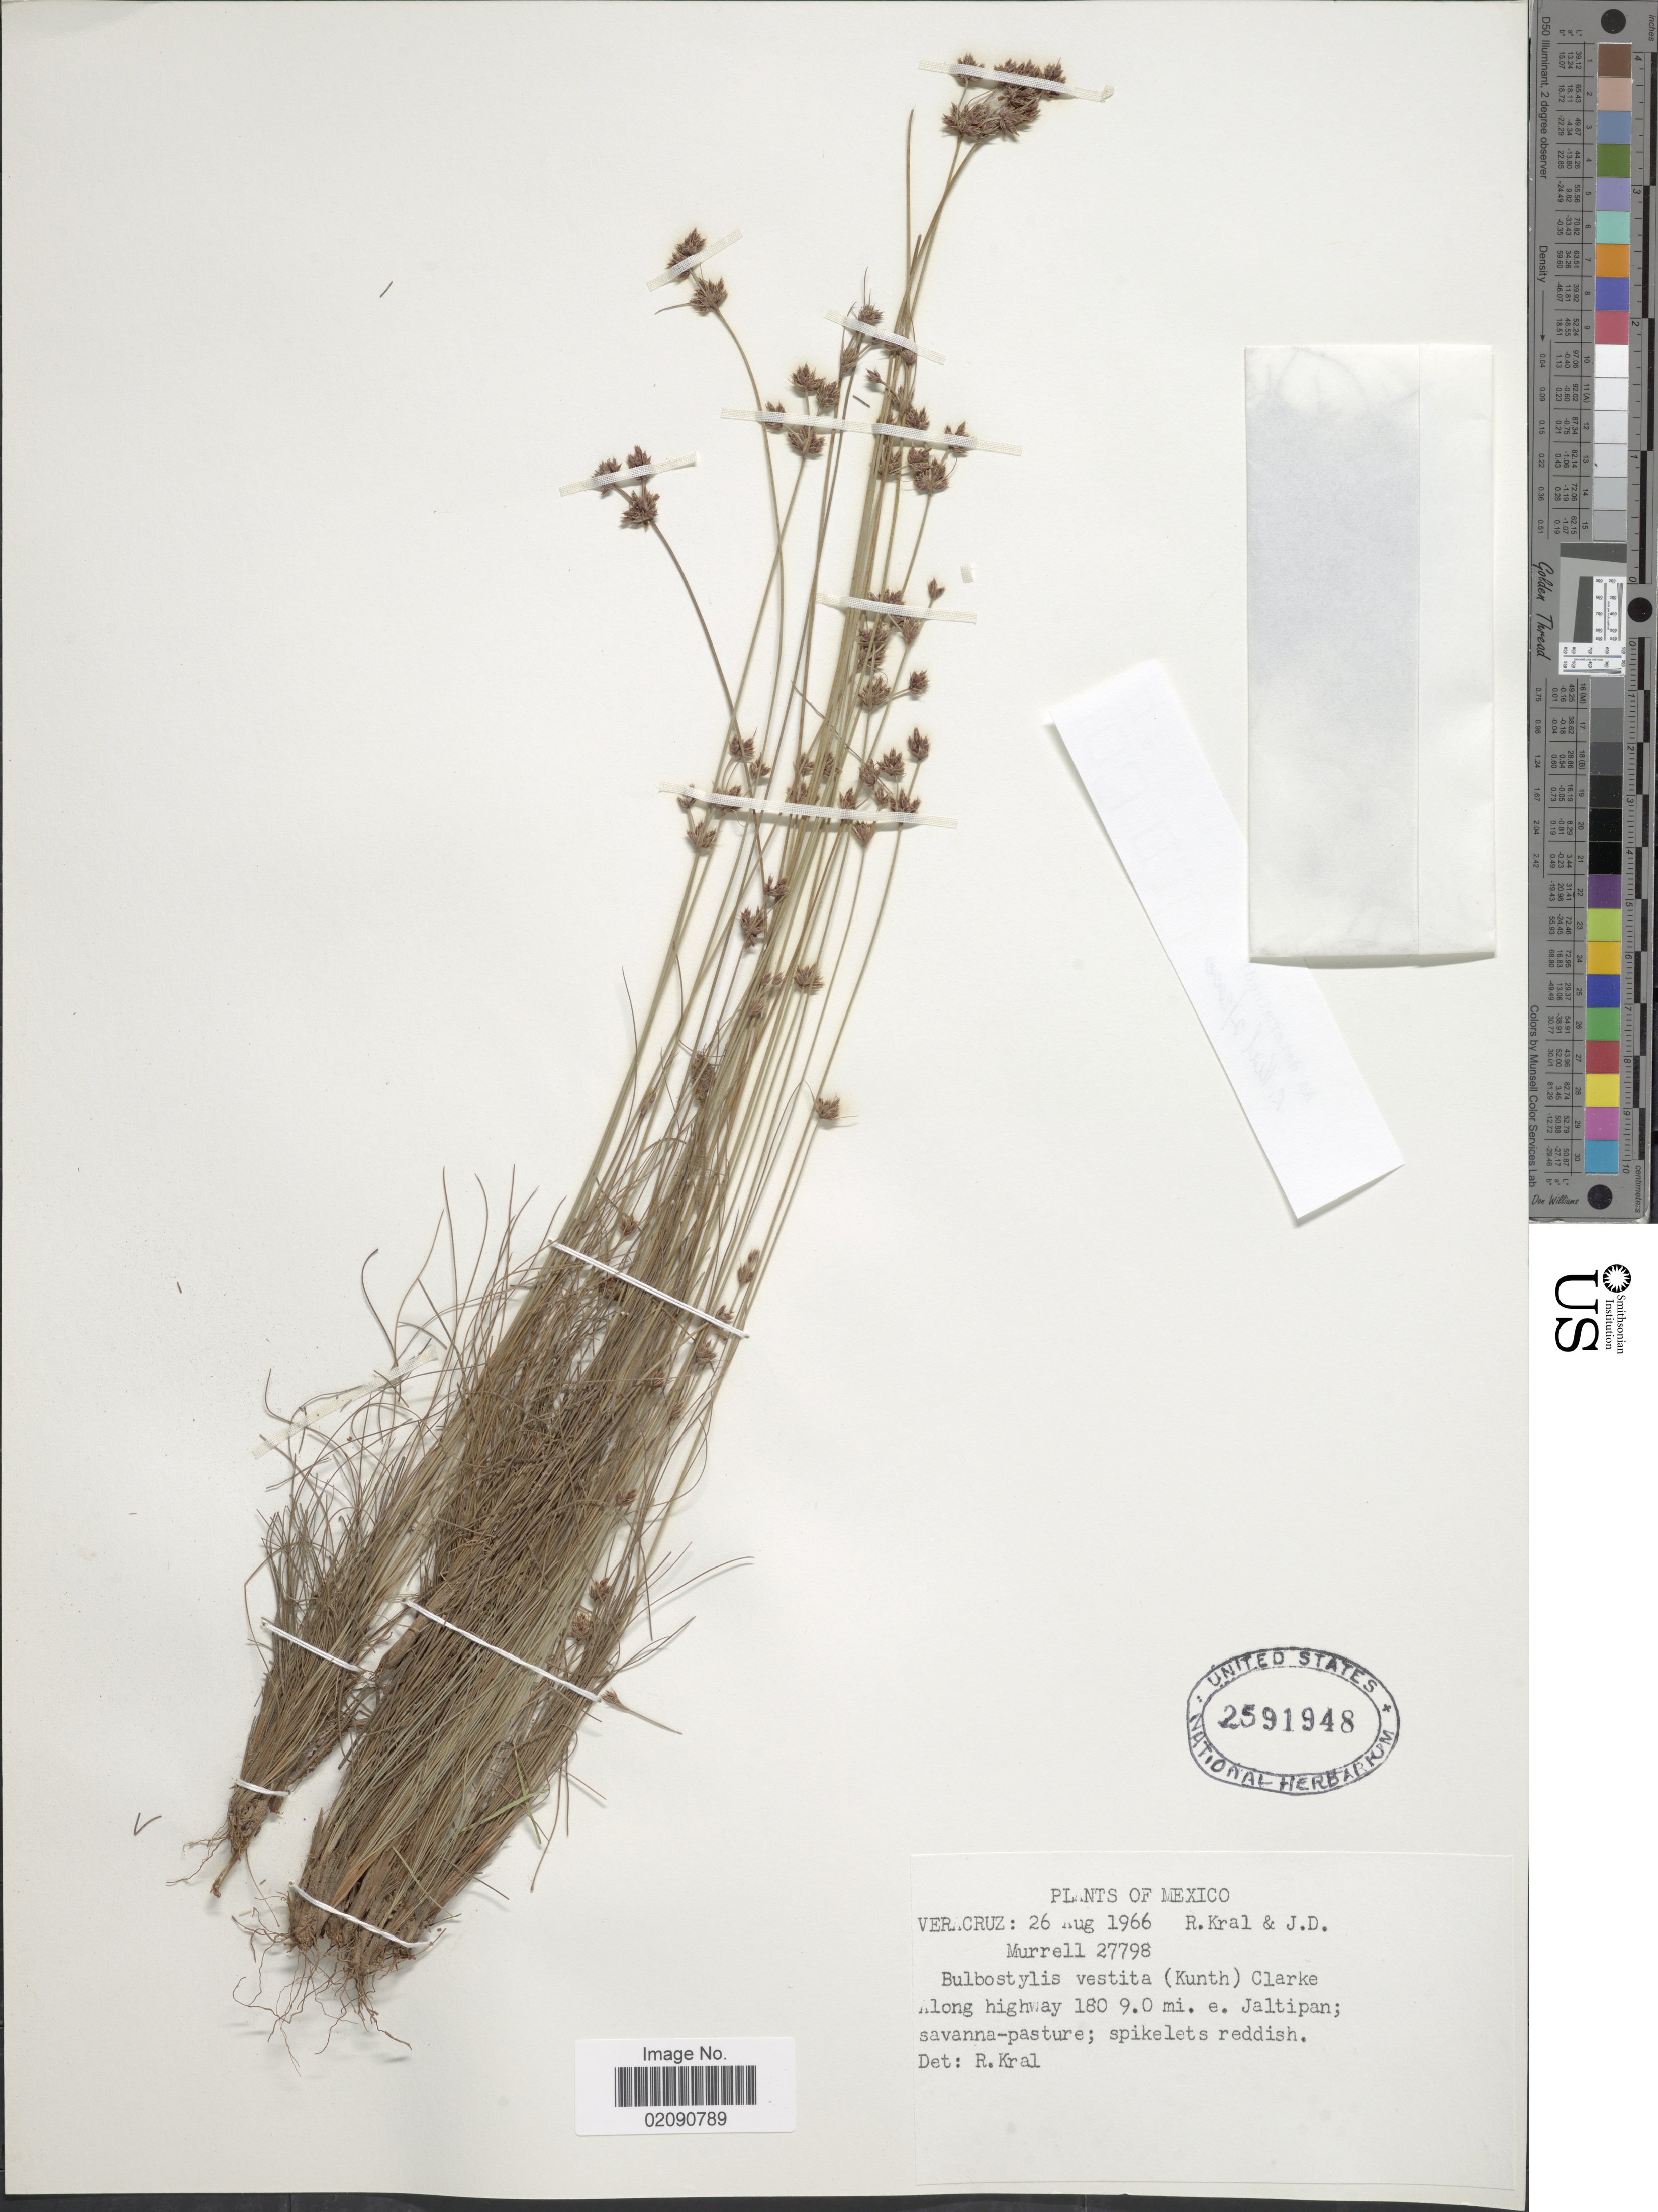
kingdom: Plantae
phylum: Tracheophyta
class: Liliopsida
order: Poales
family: Cyperaceae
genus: Bulbostylis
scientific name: Bulbostylis vestita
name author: (Kunth) C.B. Clarke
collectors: R. Kral & J. Murrell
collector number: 27798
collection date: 1966-08-26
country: Mexico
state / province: Veracruz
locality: Veracruz. Along highway 180 9.0 mi. e. Jaltipan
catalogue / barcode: US 2591948